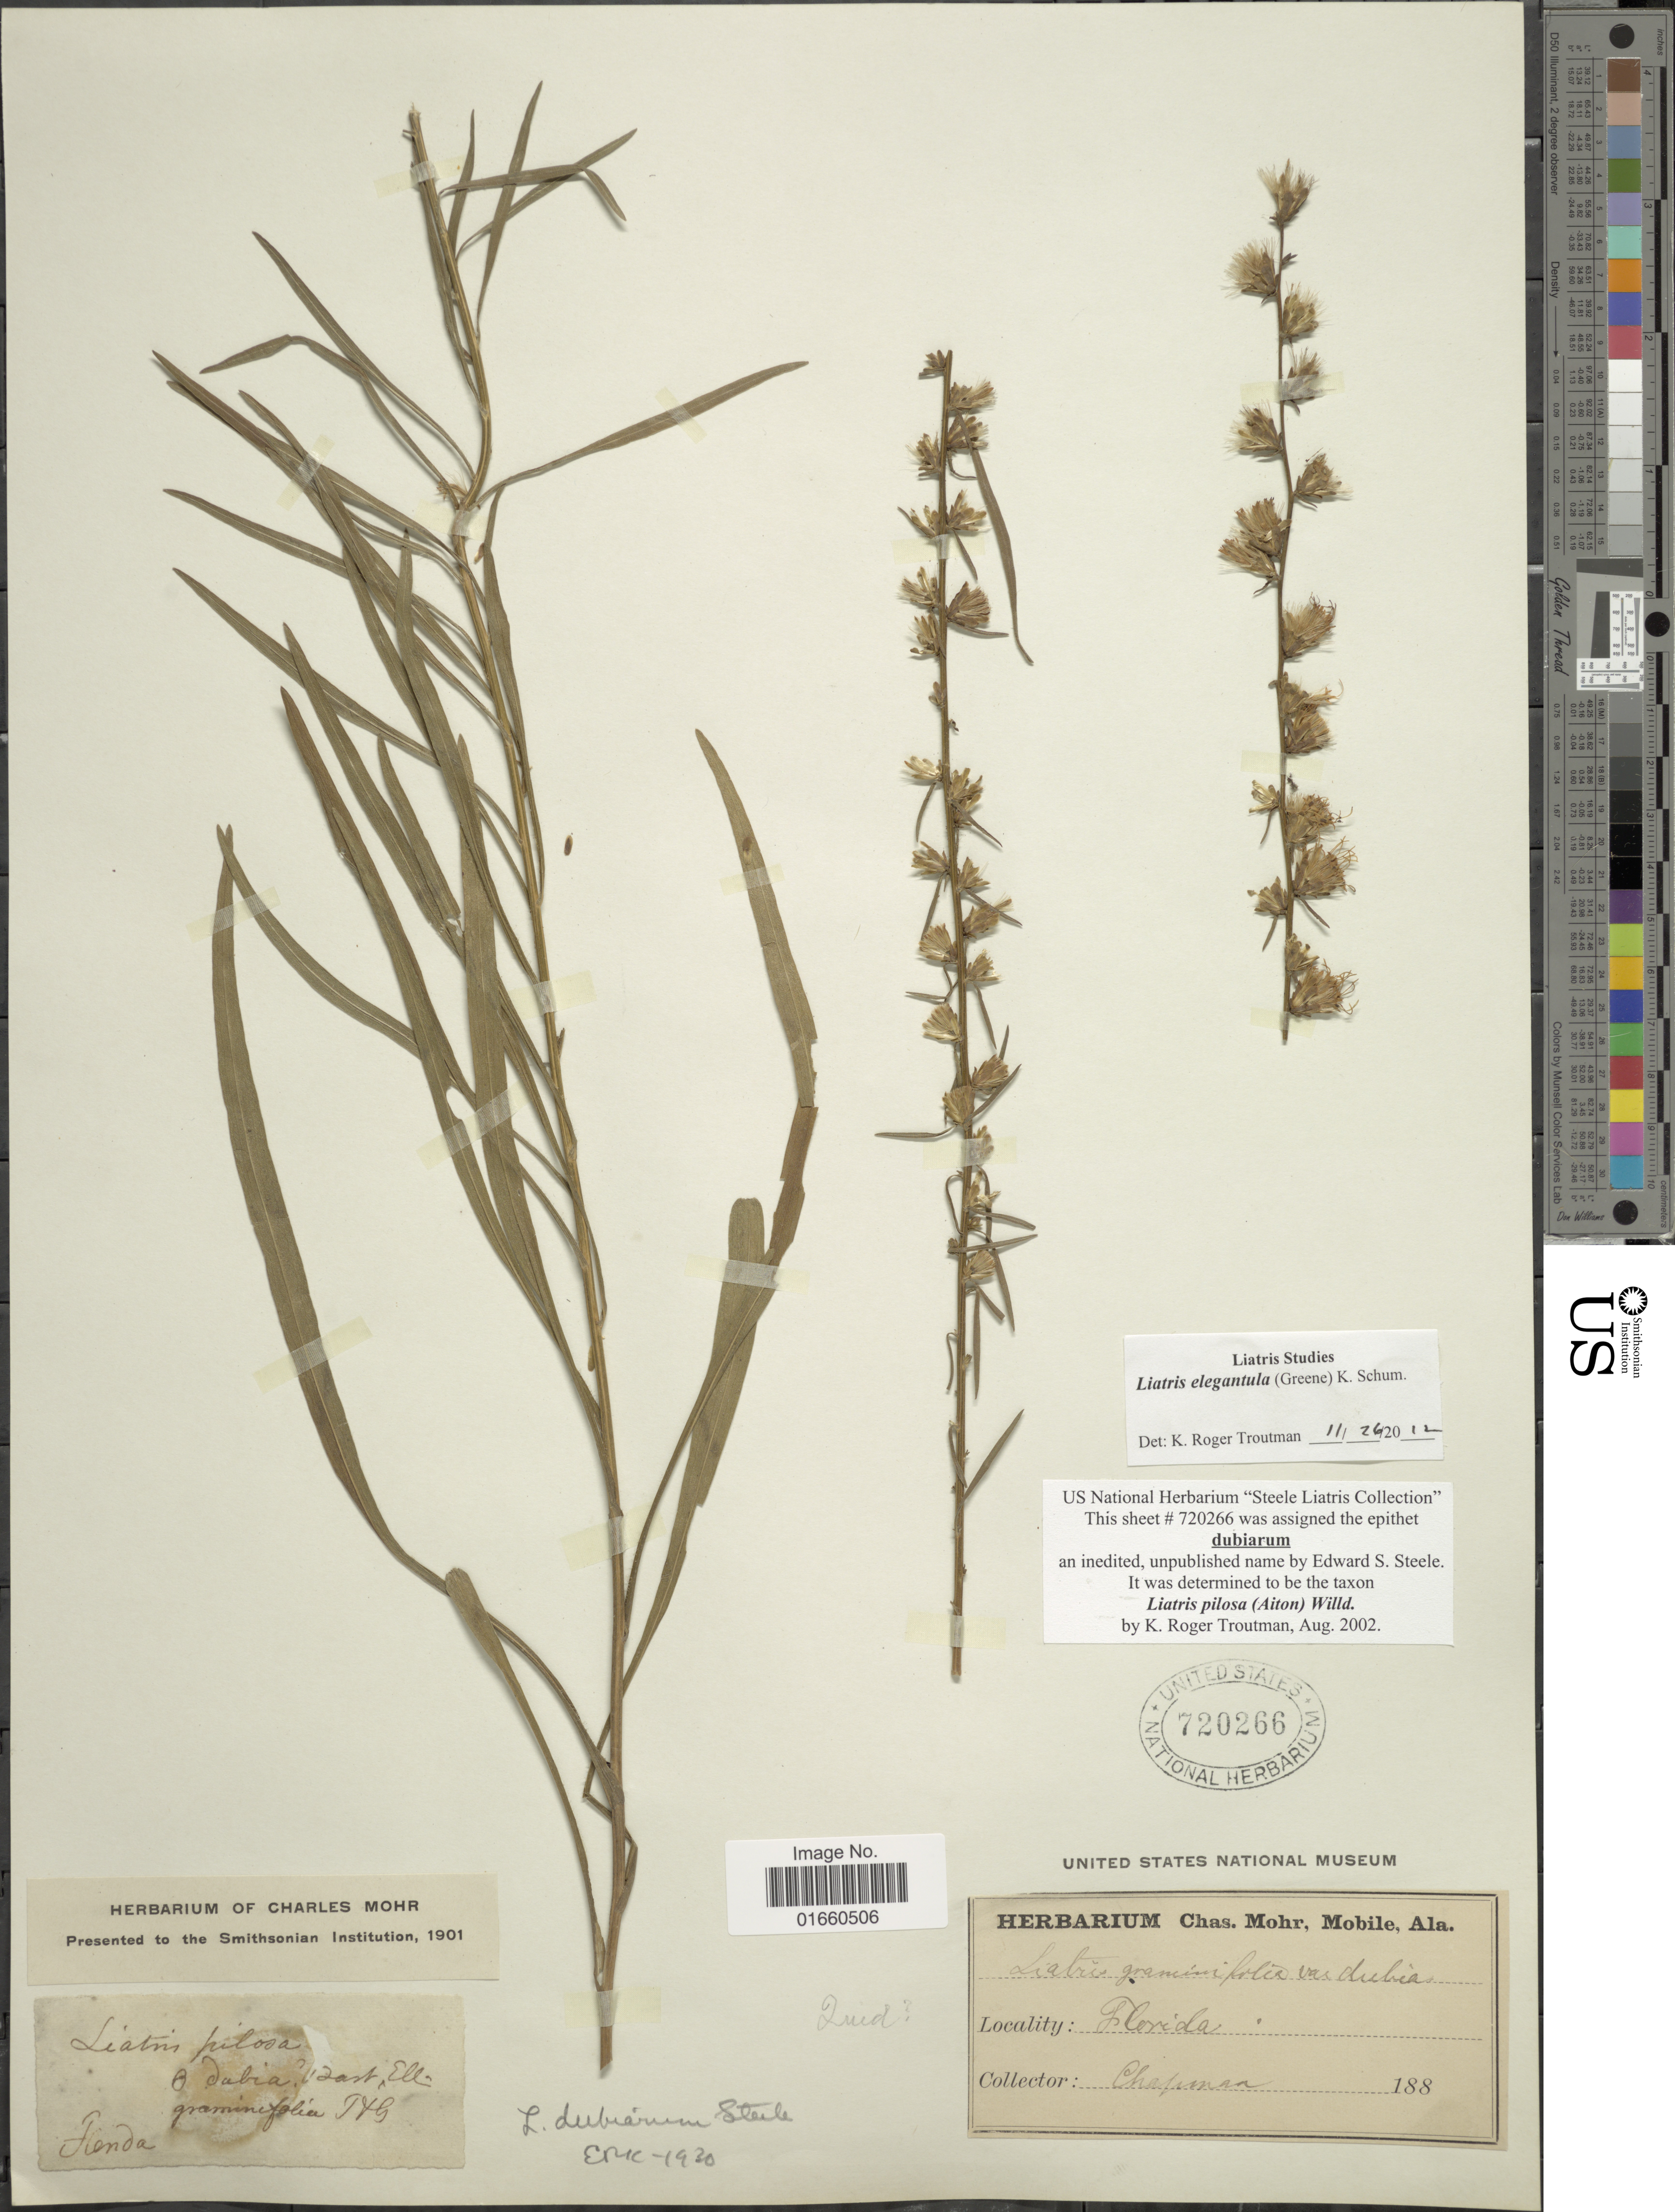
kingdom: Plantae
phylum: Tracheophyta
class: Magnoliopsida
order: Asterales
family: Asteraceae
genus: Liatris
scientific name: Liatris elegantula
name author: (Greene) K. Schum.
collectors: A. Chapman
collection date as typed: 188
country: United States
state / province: Florida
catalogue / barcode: US 720266